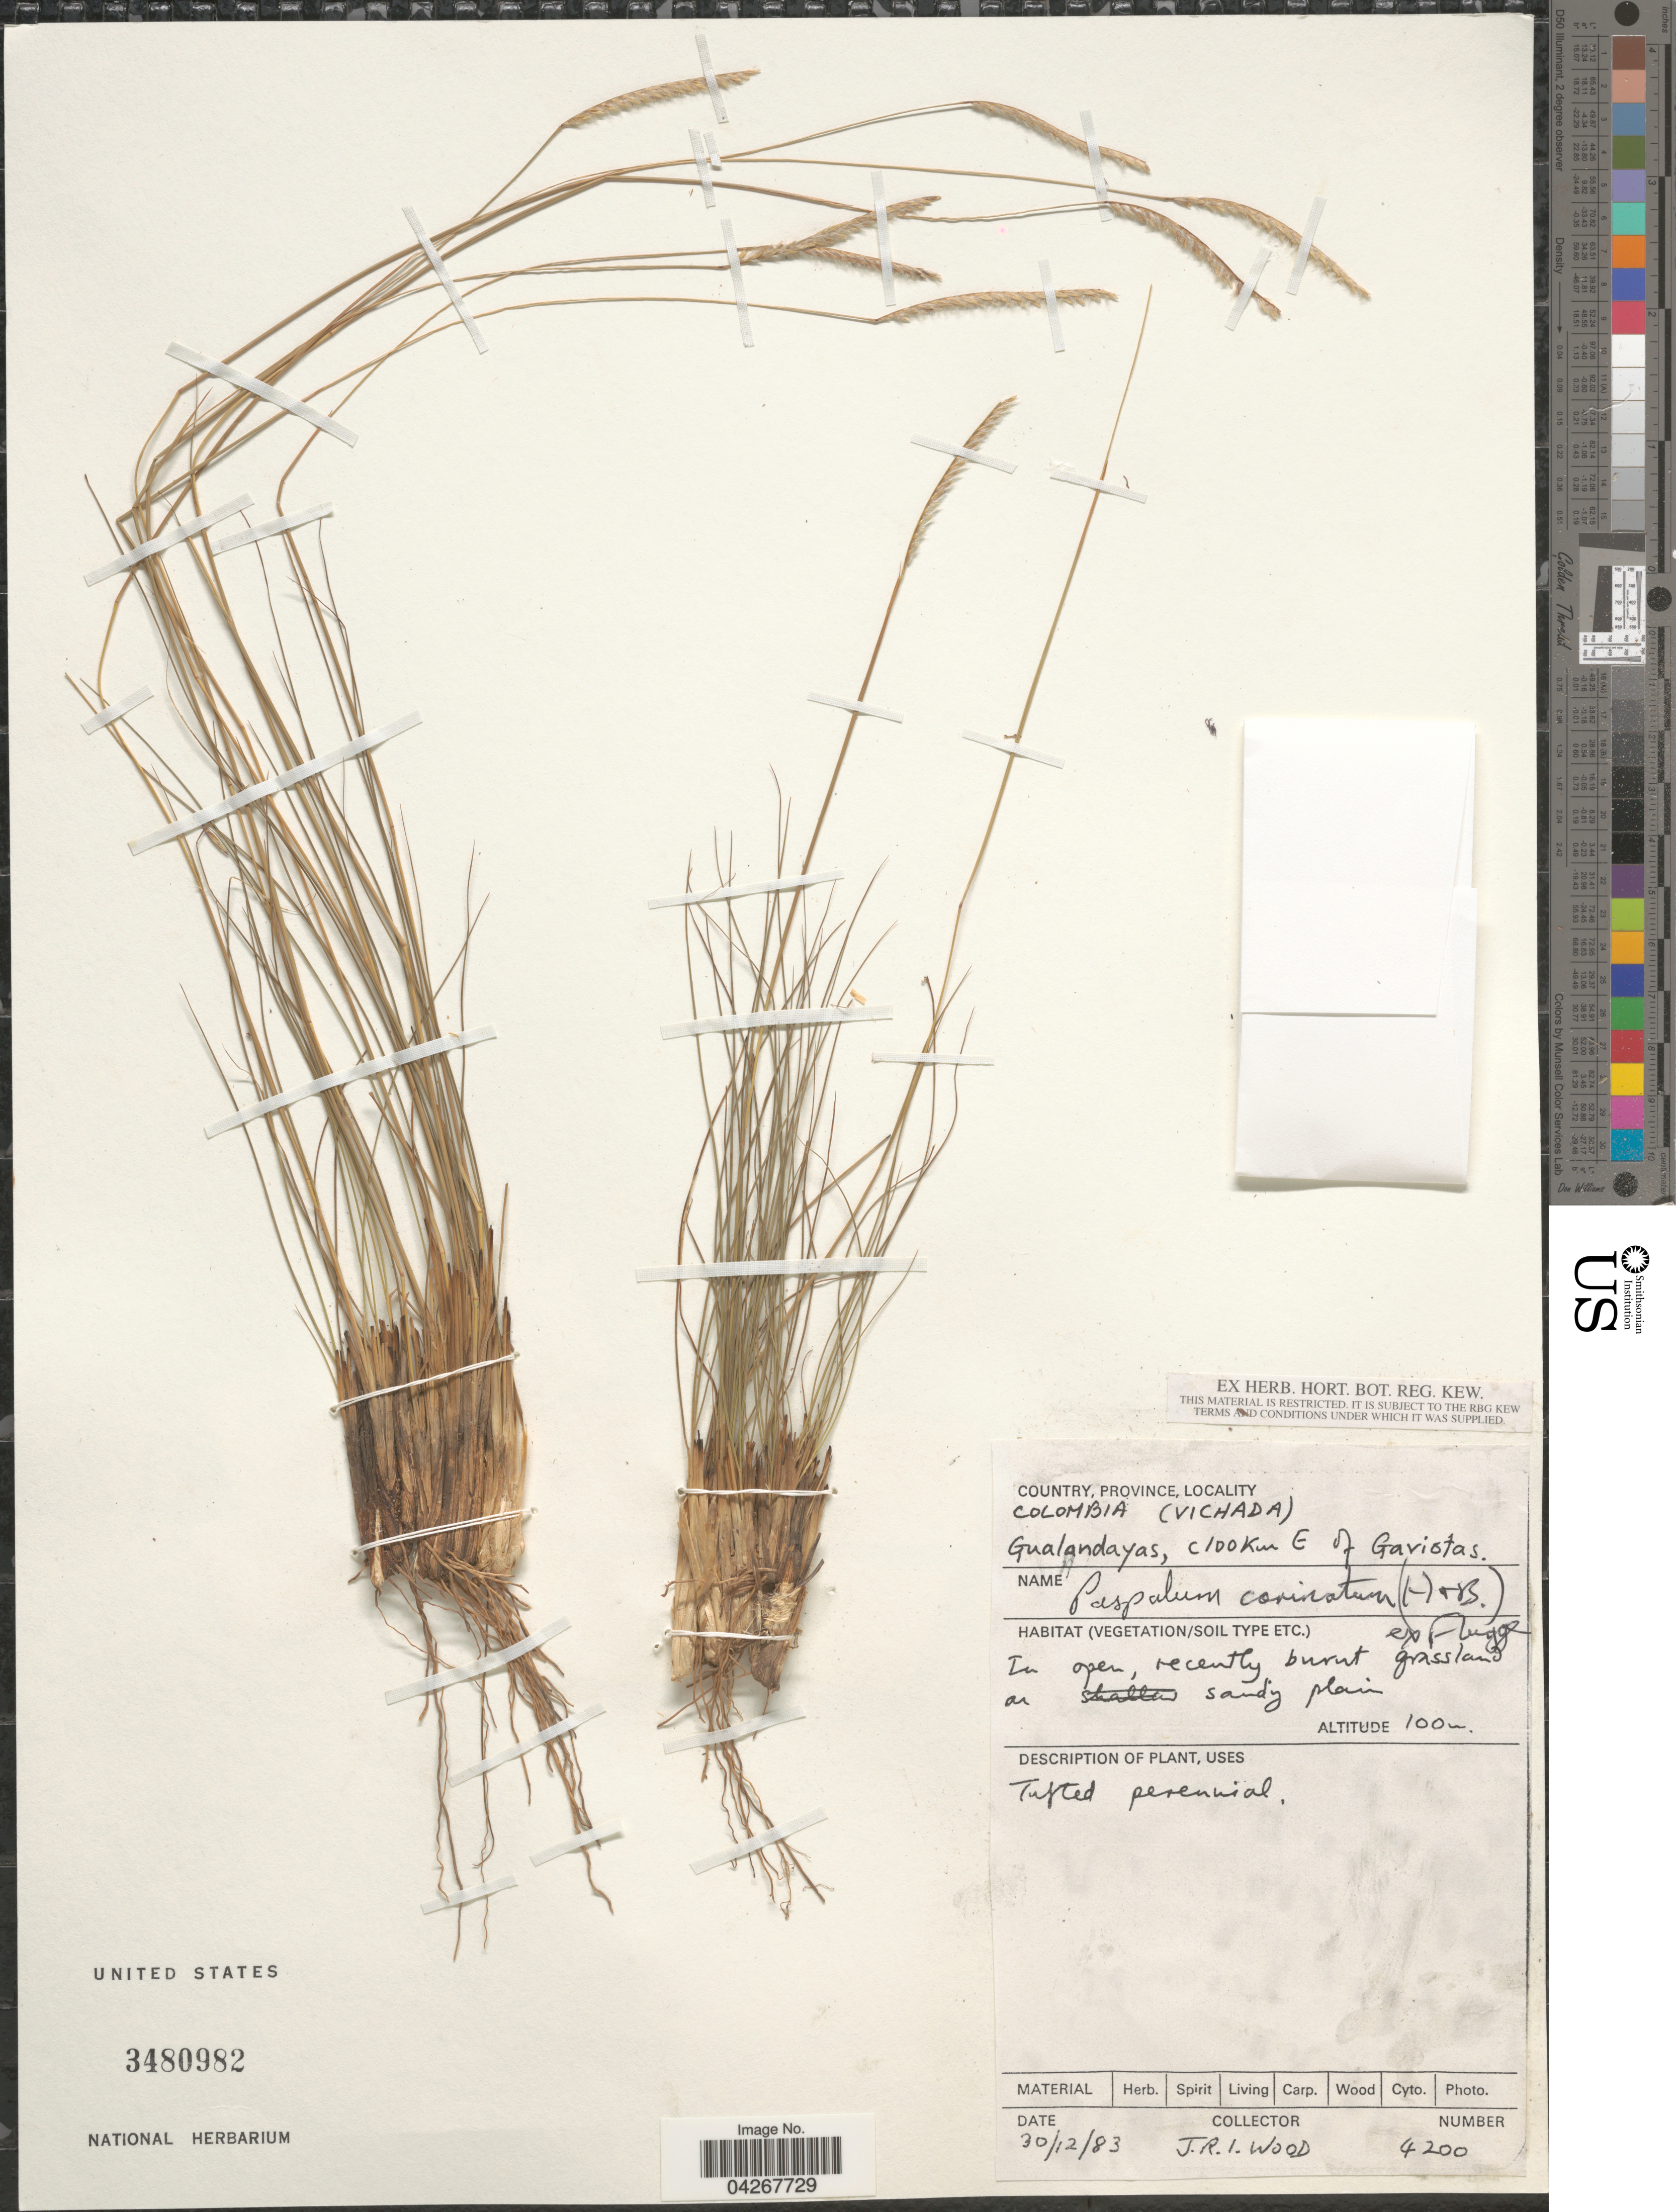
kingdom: Plantae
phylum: Tracheophyta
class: Liliopsida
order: Poales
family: Poaceae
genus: Paspalum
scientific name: Paspalum carinatum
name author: Humb. & Bonpl. ex Flüggé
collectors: J. R. I. Wood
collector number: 4200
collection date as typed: Transcribed d/m/y: 30/12/83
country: Colombia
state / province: Vichada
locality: (Vichada). Gualandayas,c 100 Km E of Gavistas.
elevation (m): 100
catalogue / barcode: US 3480982